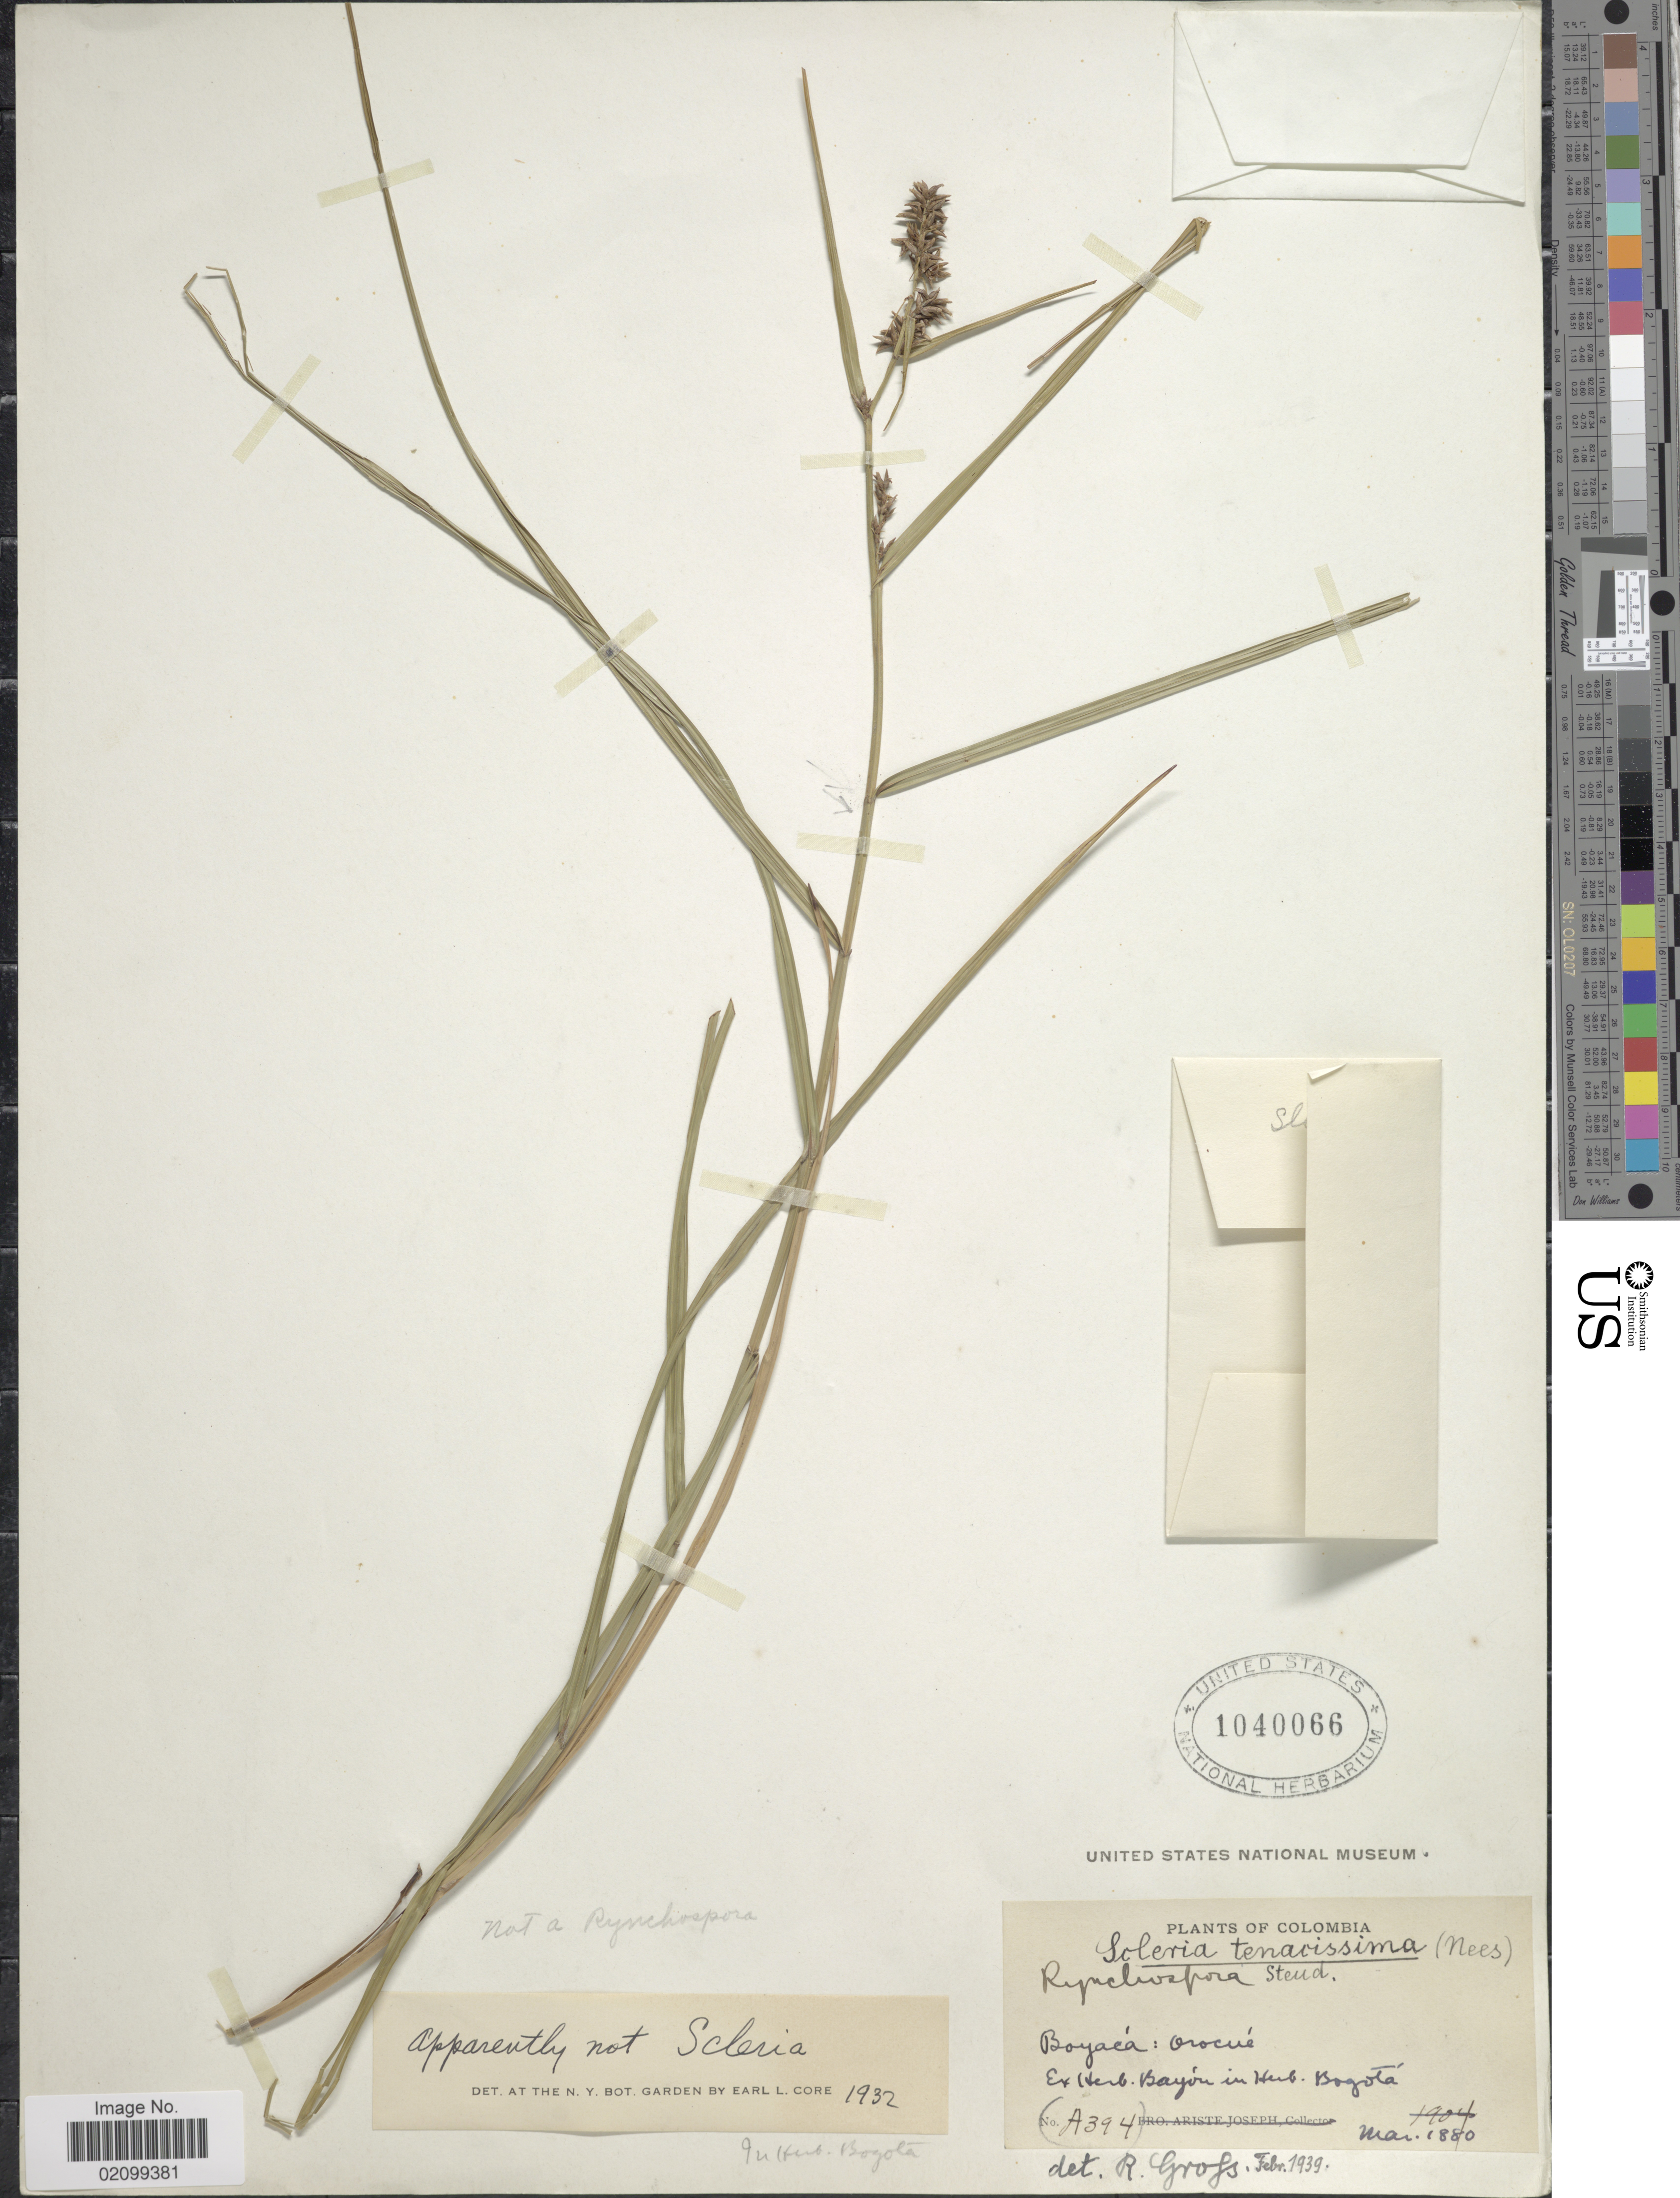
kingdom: Plantae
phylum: Tracheophyta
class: Liliopsida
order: Poales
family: Cyperaceae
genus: Scleria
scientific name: Scleria tenacissima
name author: (Nees) Steud.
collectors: E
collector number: A394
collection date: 1880-05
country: Colombia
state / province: Boyacá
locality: Orocue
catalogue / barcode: US 1040066